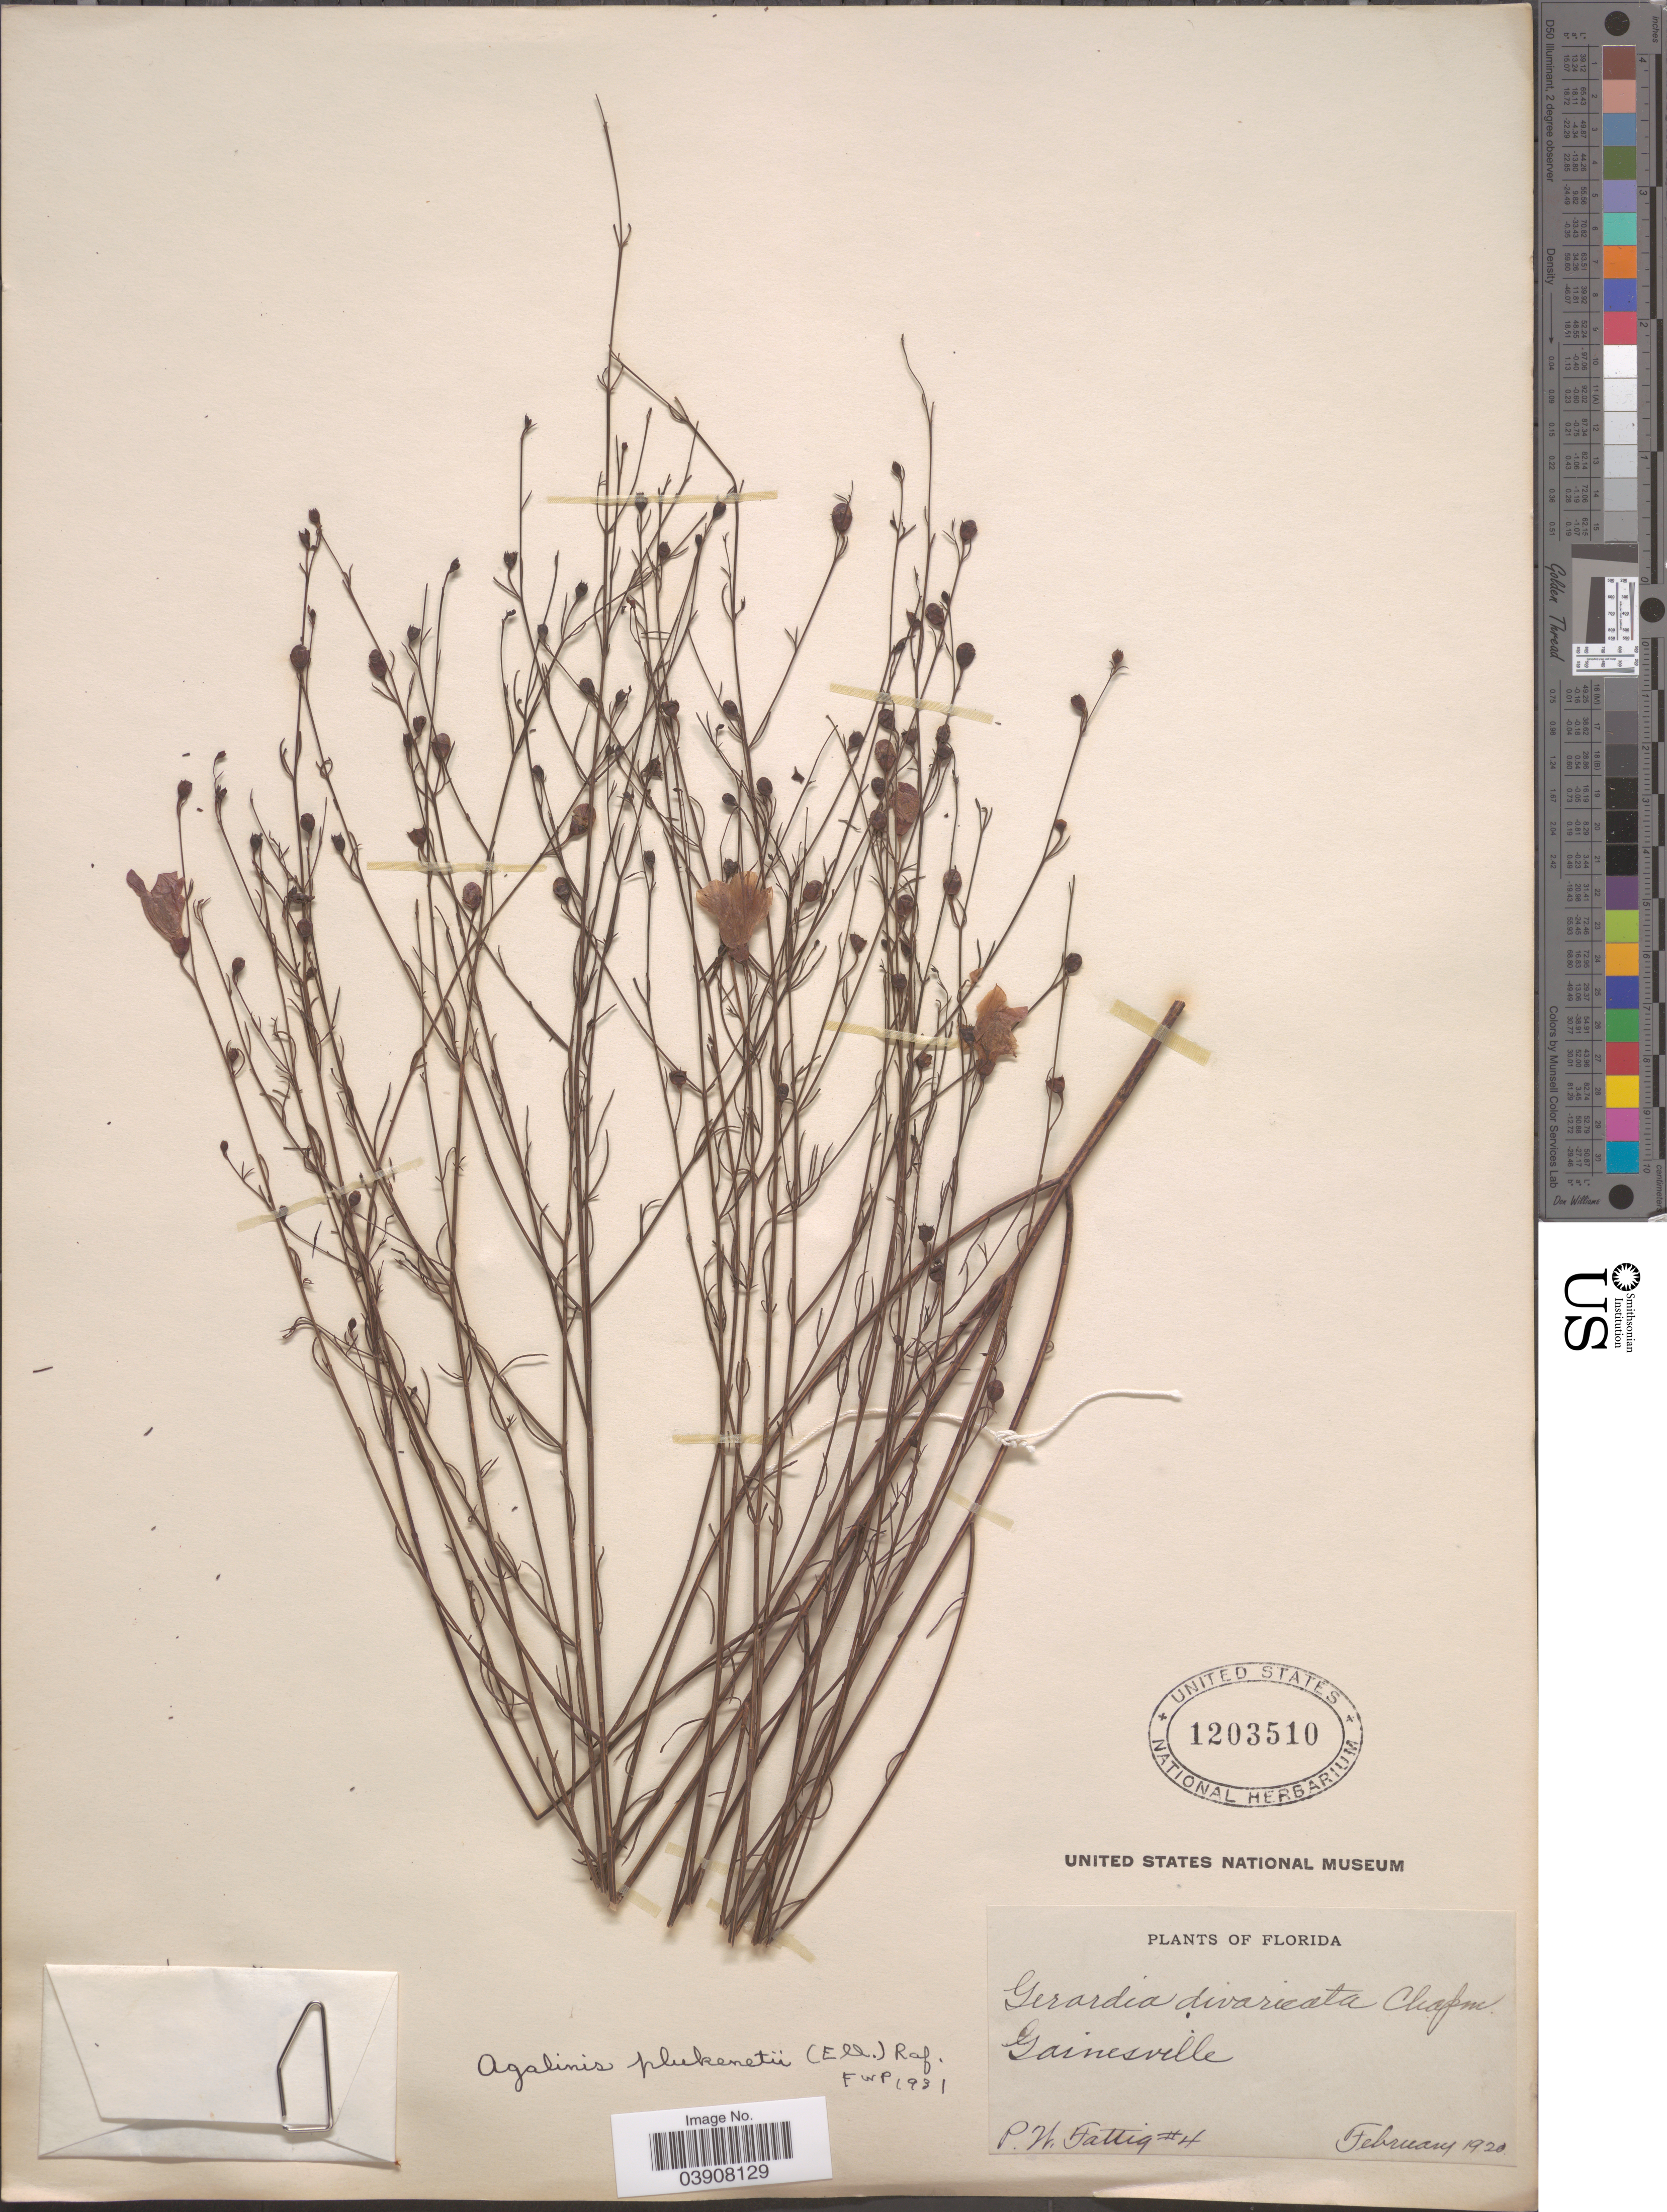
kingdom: Plantae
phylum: Tracheophyta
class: Magnoliopsida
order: Lamiales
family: Orobanchaceae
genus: Agalinis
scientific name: Agalinis plukenetii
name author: (Elliott) Raf.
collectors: P. Fattig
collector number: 4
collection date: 1920-02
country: United States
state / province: Florida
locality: Gainesville.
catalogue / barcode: US 1203510